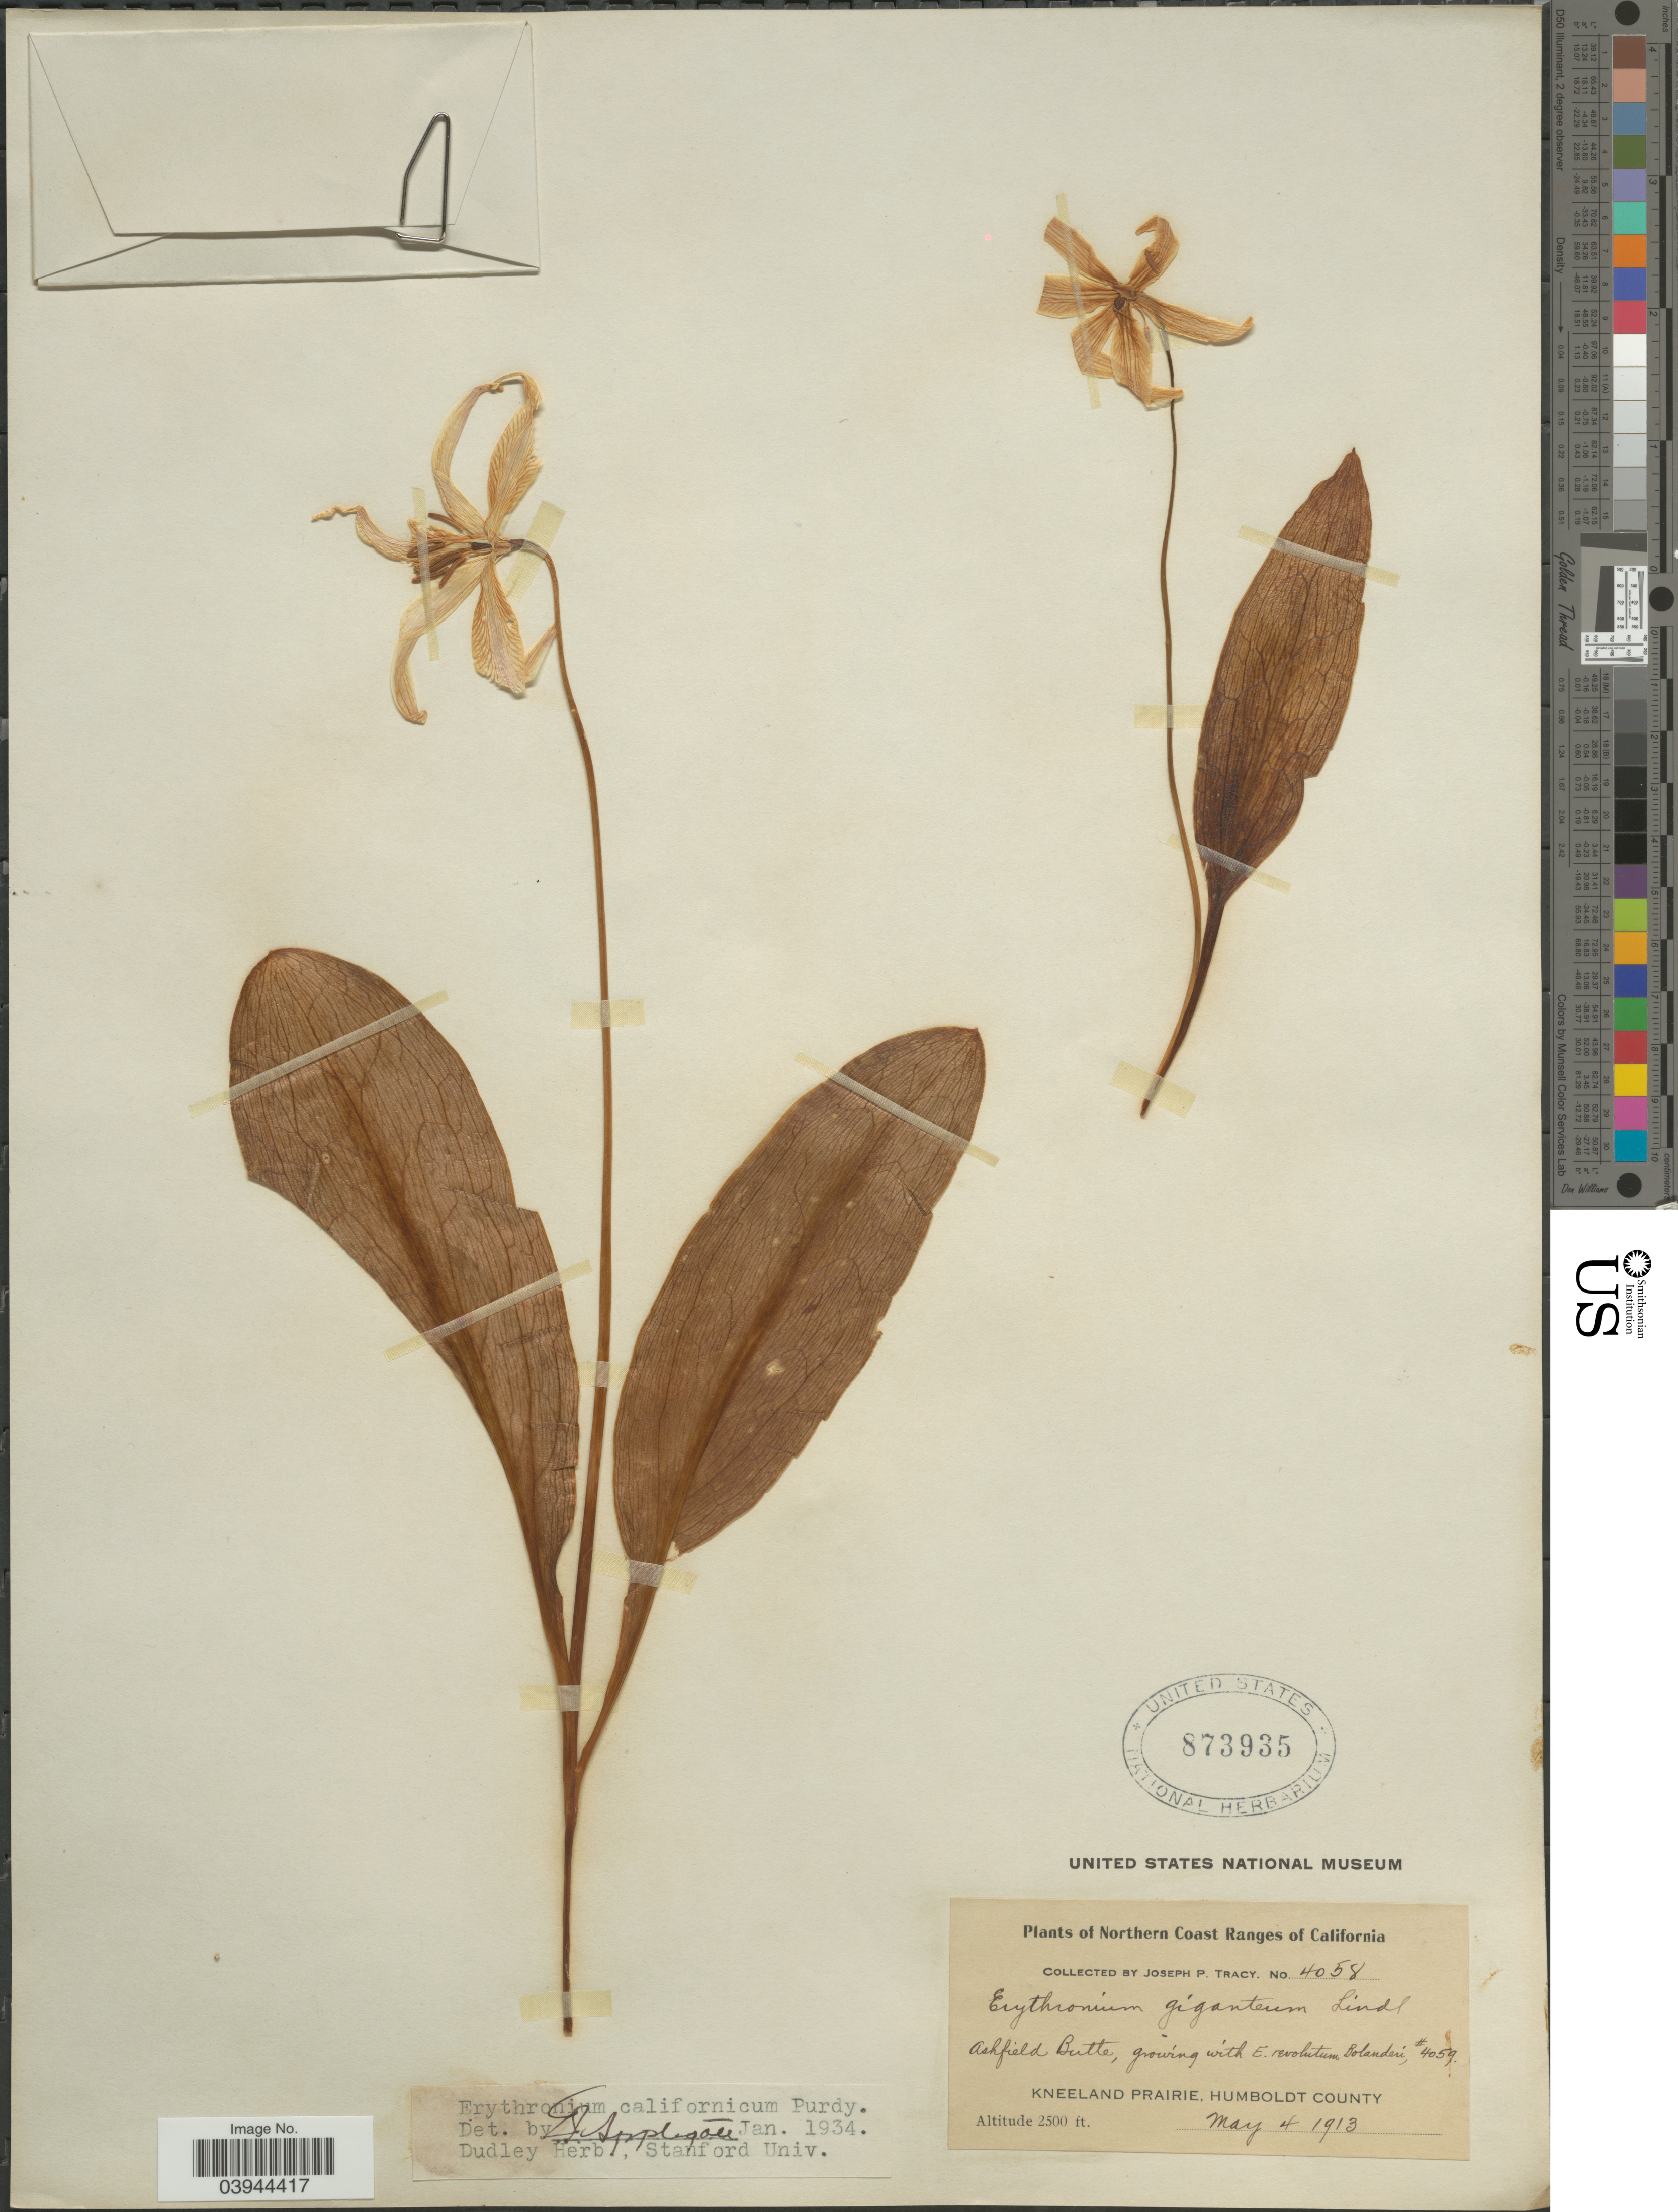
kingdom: Plantae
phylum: Tracheophyta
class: Liliopsida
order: Liliales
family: Liliaceae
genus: Erythronium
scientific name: Erythronium californicum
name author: Purdy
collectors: J. Tracy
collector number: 4058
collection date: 1913-05-04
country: United States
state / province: California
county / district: Humboldt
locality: Northern Coast Ranges of California. Ashfield Butte. Kneeland Prairie, Humboldt County.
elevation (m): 762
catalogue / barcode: US 873935